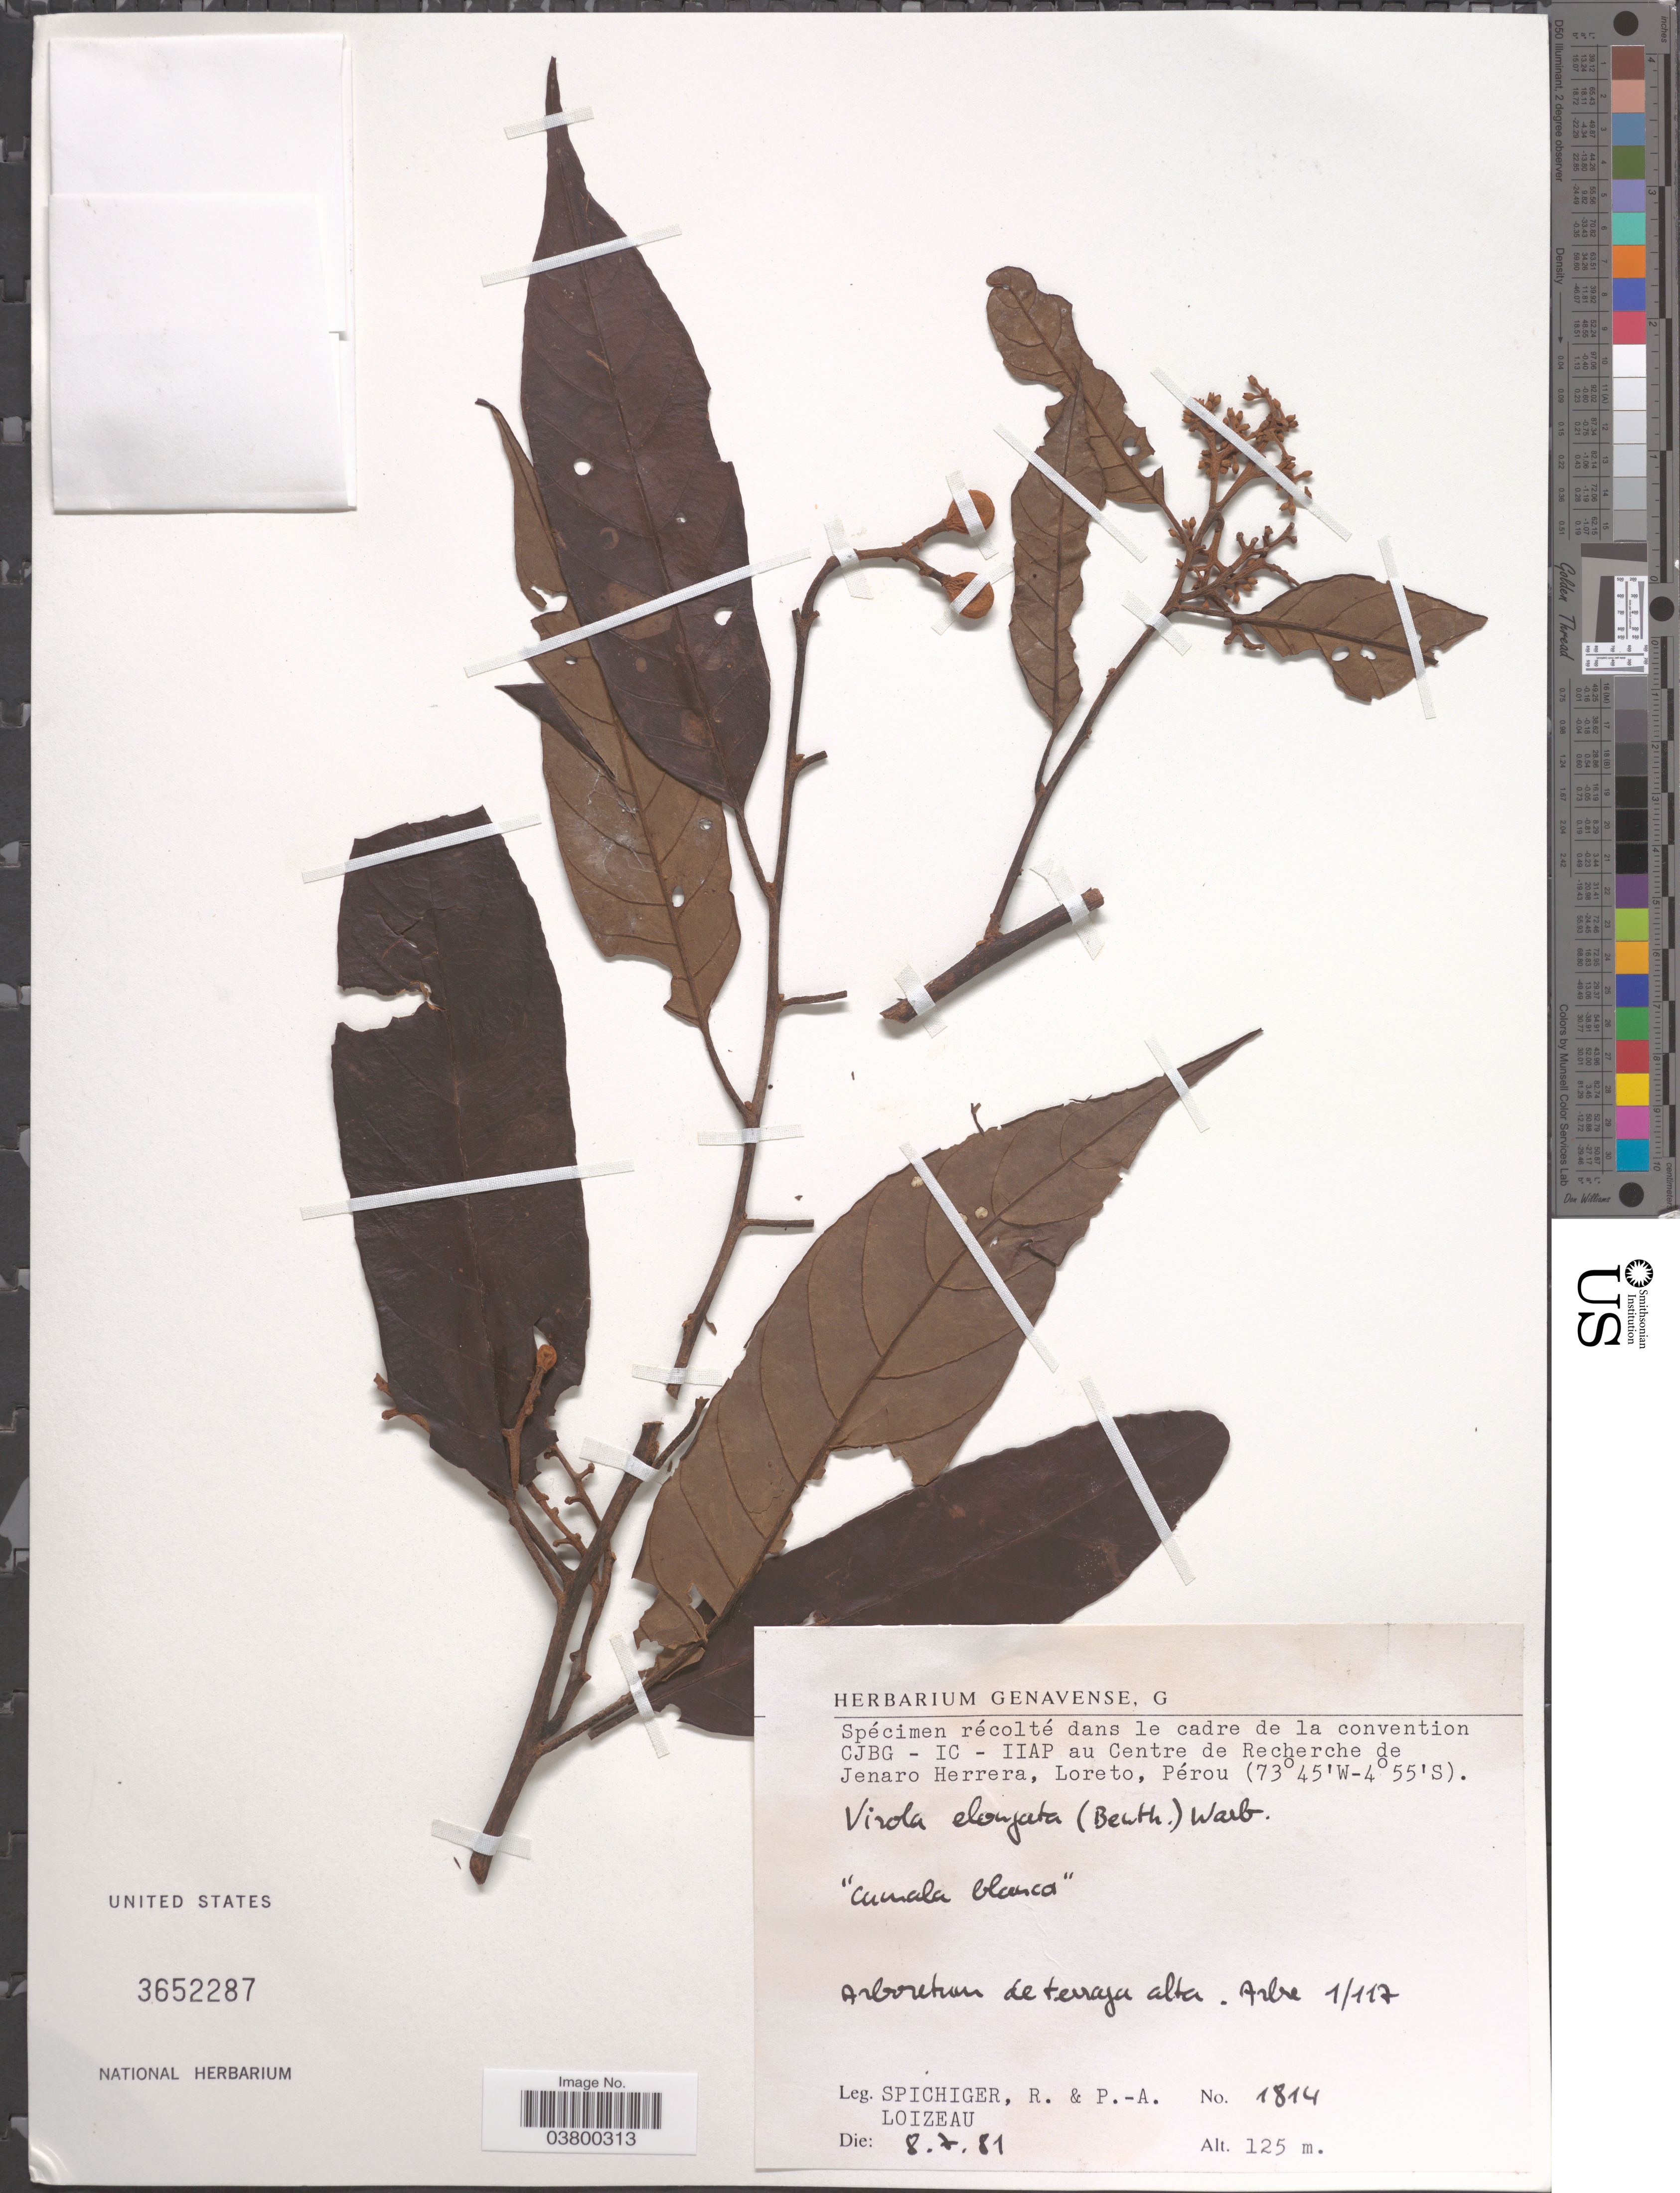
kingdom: Plantae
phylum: Tracheophyta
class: Magnoliopsida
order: Magnoliales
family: Myristicaceae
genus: Virola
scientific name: Virola elongata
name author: (Benth.) Warb.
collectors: R. Spichiger & P. Loizeau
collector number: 1814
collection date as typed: Transcribed d/m/y: 8/7/81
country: Peru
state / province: Loreto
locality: Centre de Recherche de Jenaro Herrera, Pérou. Arboretum de terraza alta. Arbre 1/117.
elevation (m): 125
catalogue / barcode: US 3652287